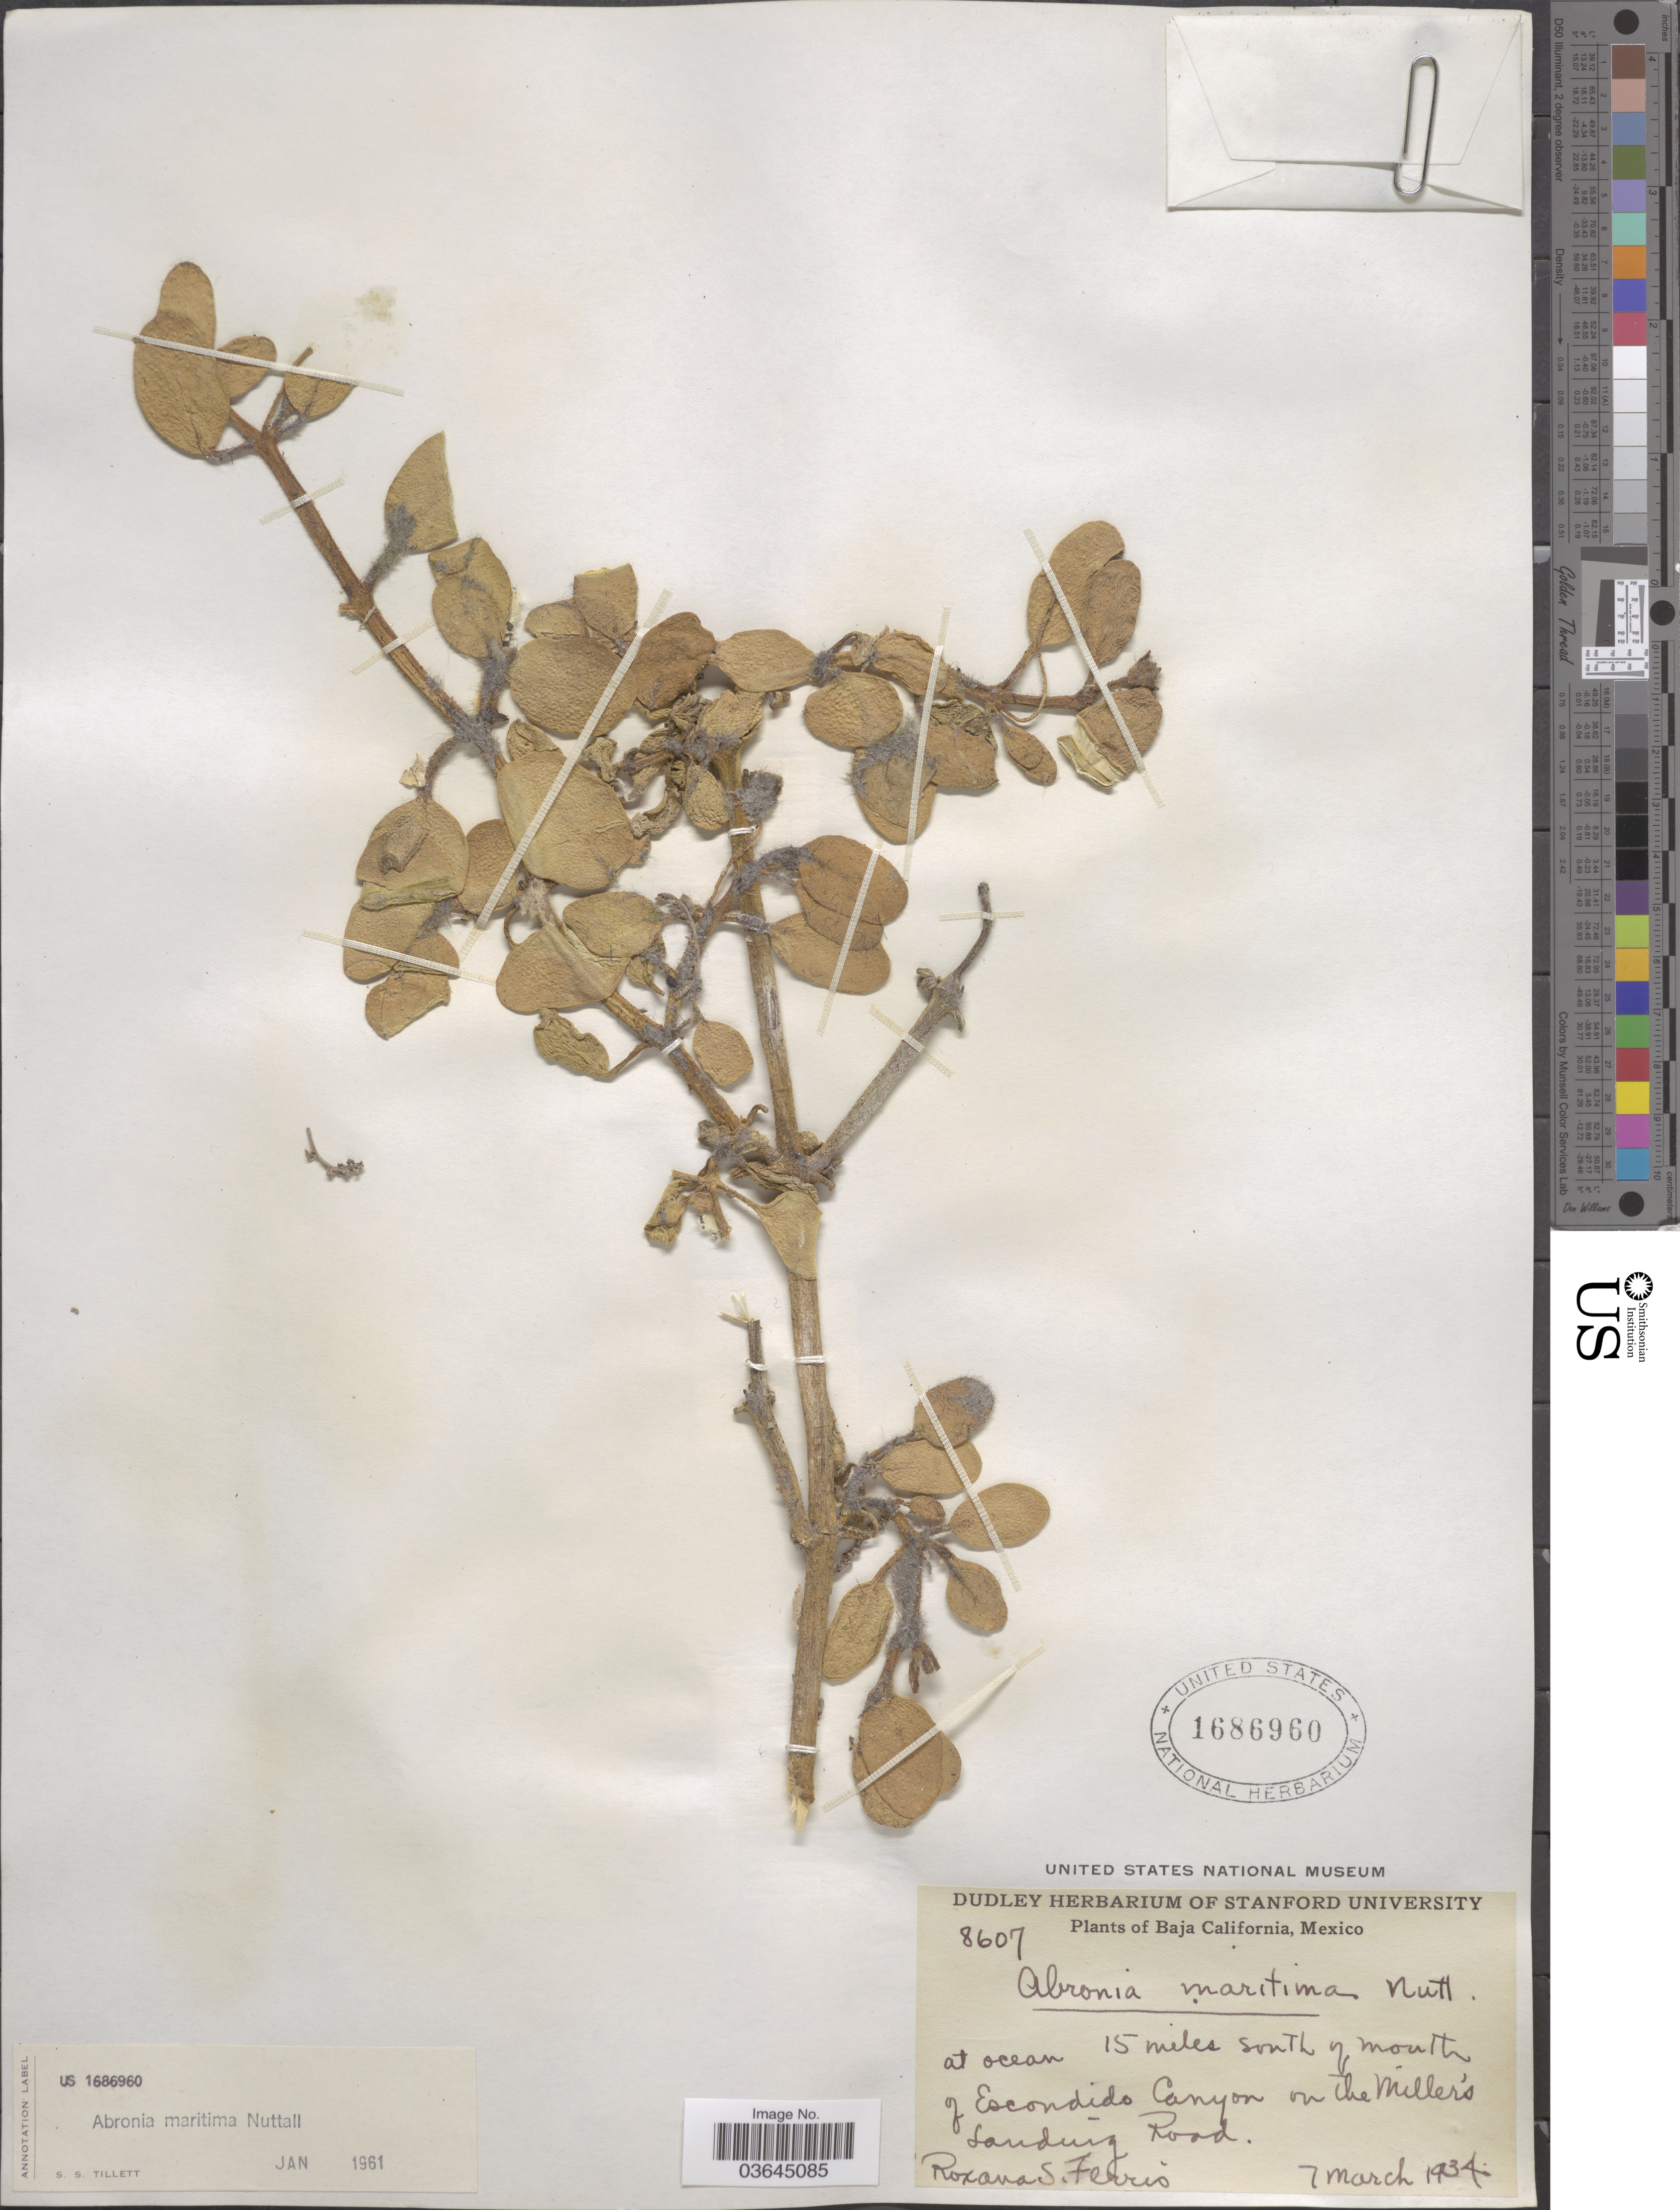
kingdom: Plantae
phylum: Tracheophyta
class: Magnoliopsida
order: Caryophyllales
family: Nyctaginaceae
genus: Abronia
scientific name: Abronia maritima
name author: Nutt. ex S. Watson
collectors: R. S. Ferris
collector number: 8607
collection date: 1934-03-07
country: Mexico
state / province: Baja California Norte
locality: At ocean 15 miles south of mouth of Escondido Canyon on the Miller's Landing Road.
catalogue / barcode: US 1686960